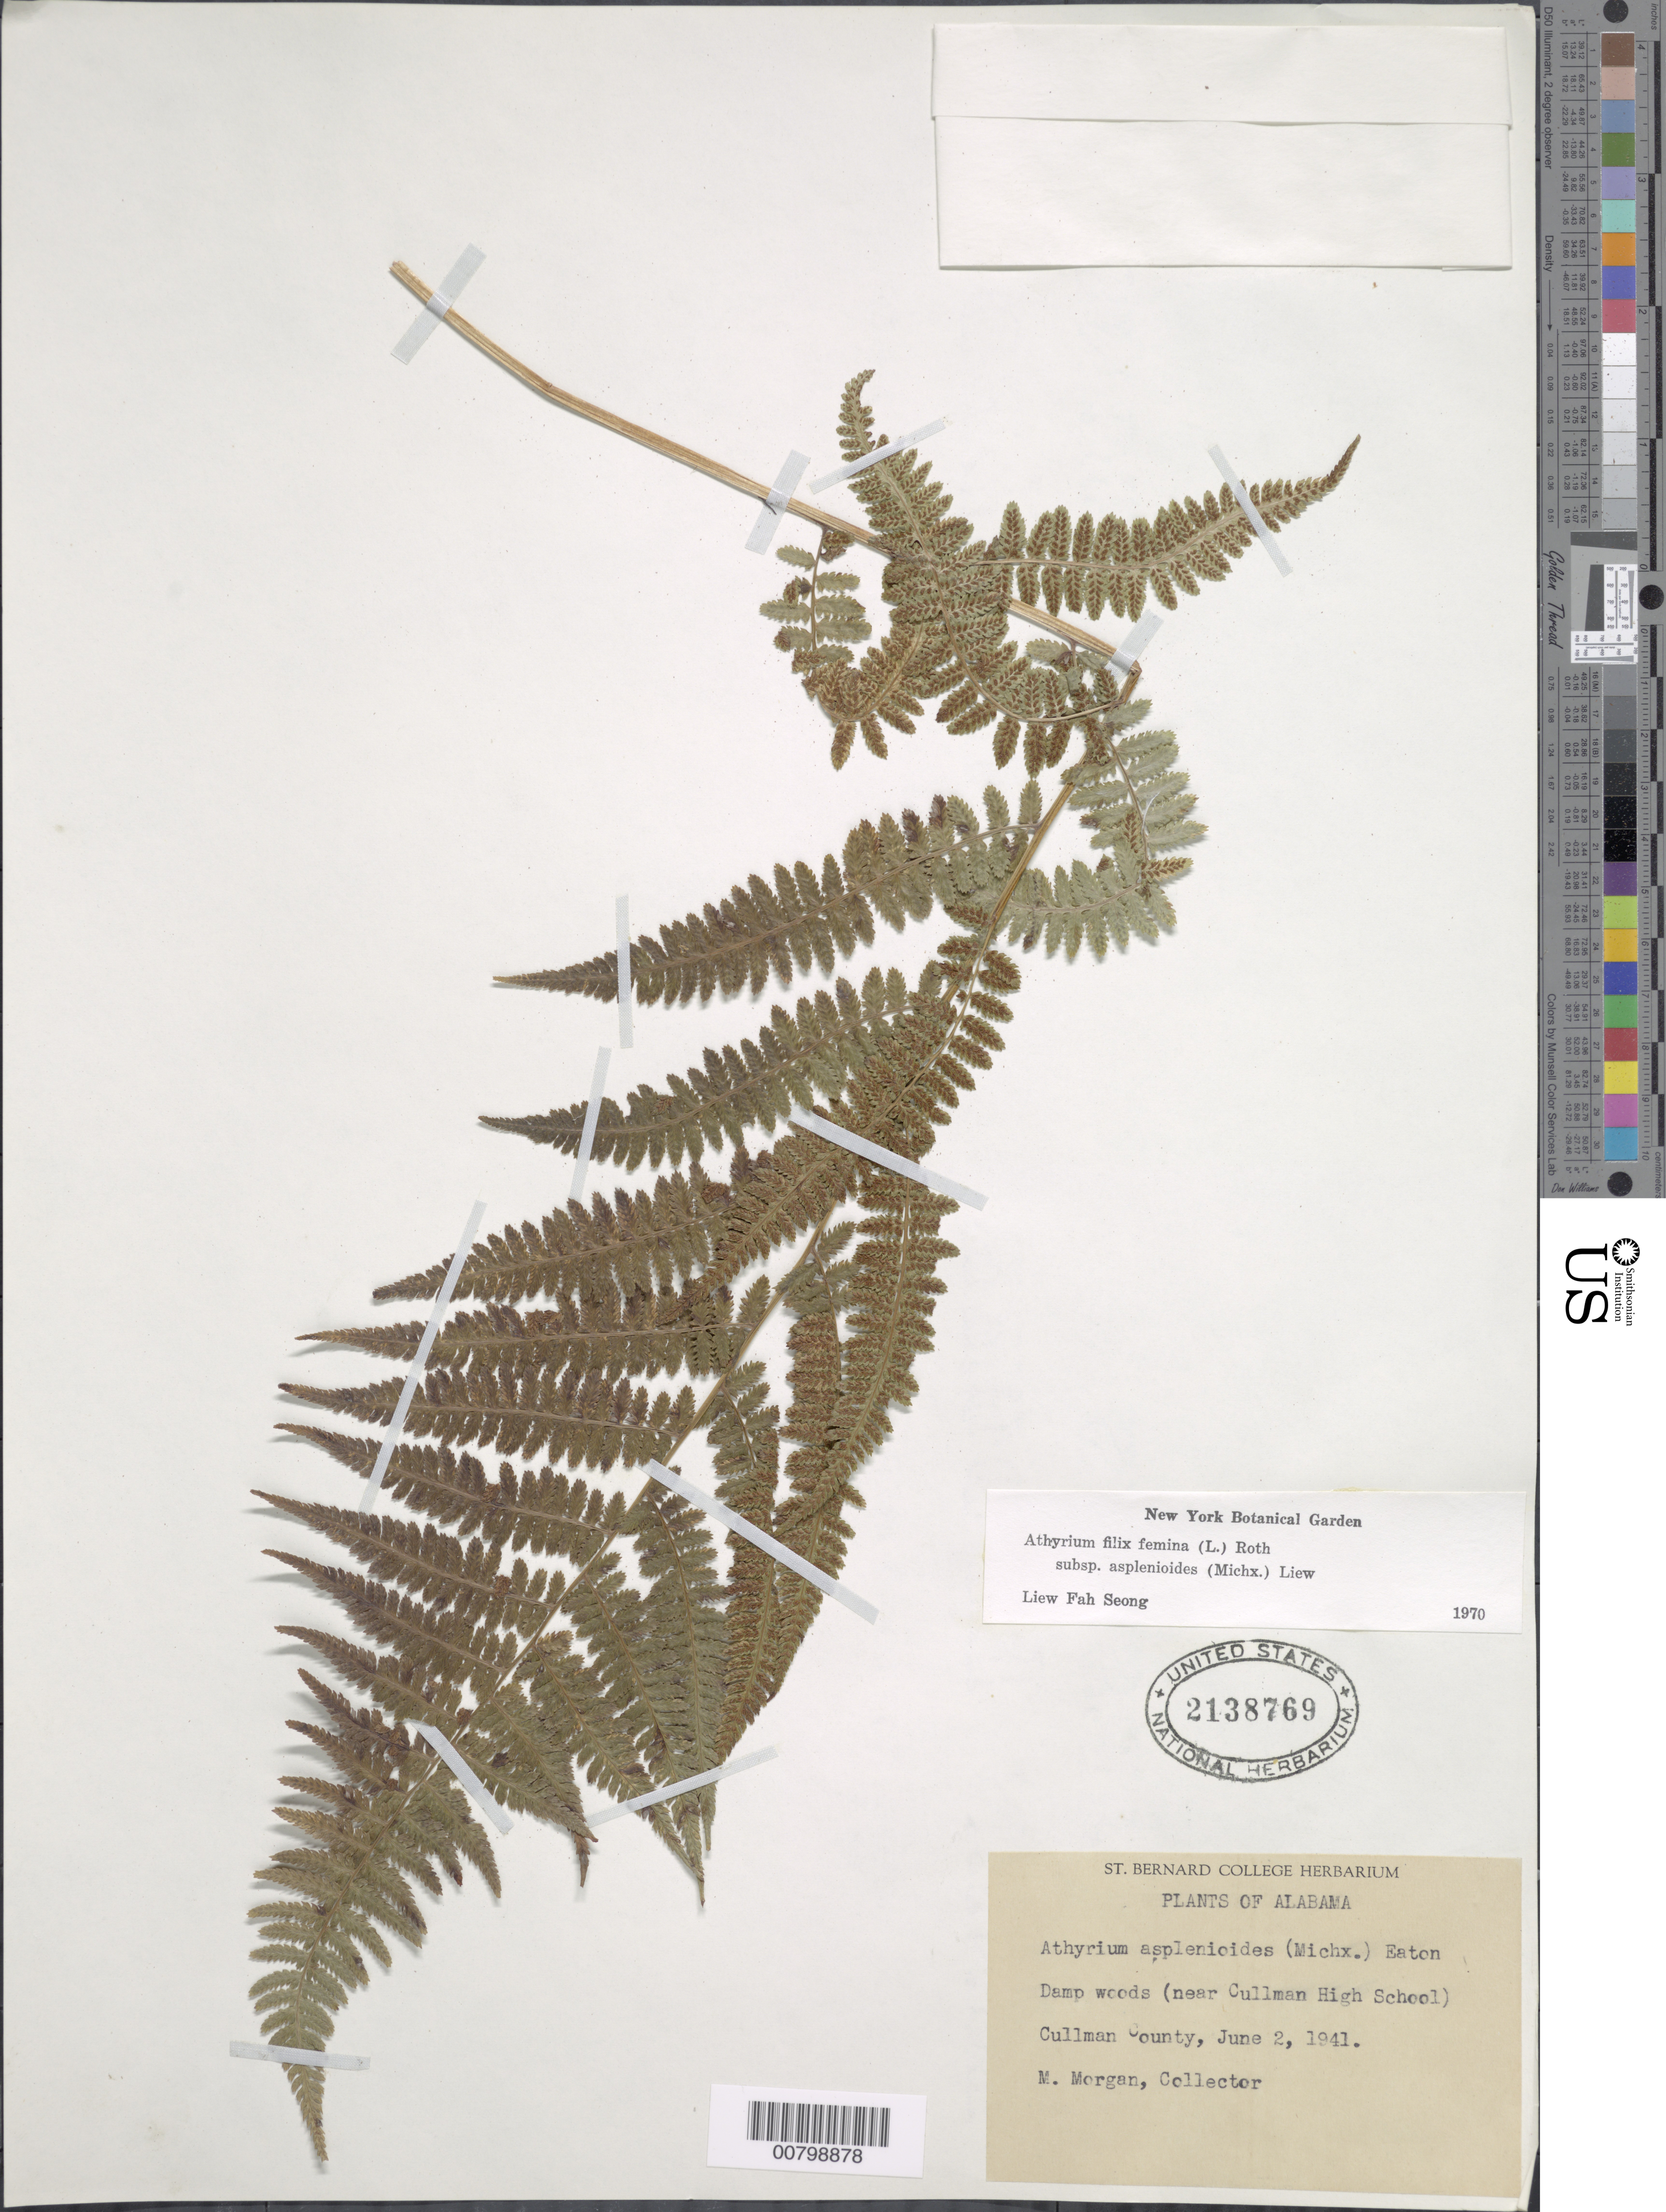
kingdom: Plantae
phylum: Tracheophyta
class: Polypodiopsida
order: Polypodiales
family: Athyriaceae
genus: Athyrium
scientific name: Athyrium filix-femina subsp. asplenioides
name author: (Michx.) Hultén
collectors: M. Morgan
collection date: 1941-06-02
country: United States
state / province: Alabama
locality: Damp woods (near Cullman High School) Cullman County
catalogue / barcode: US 2138769